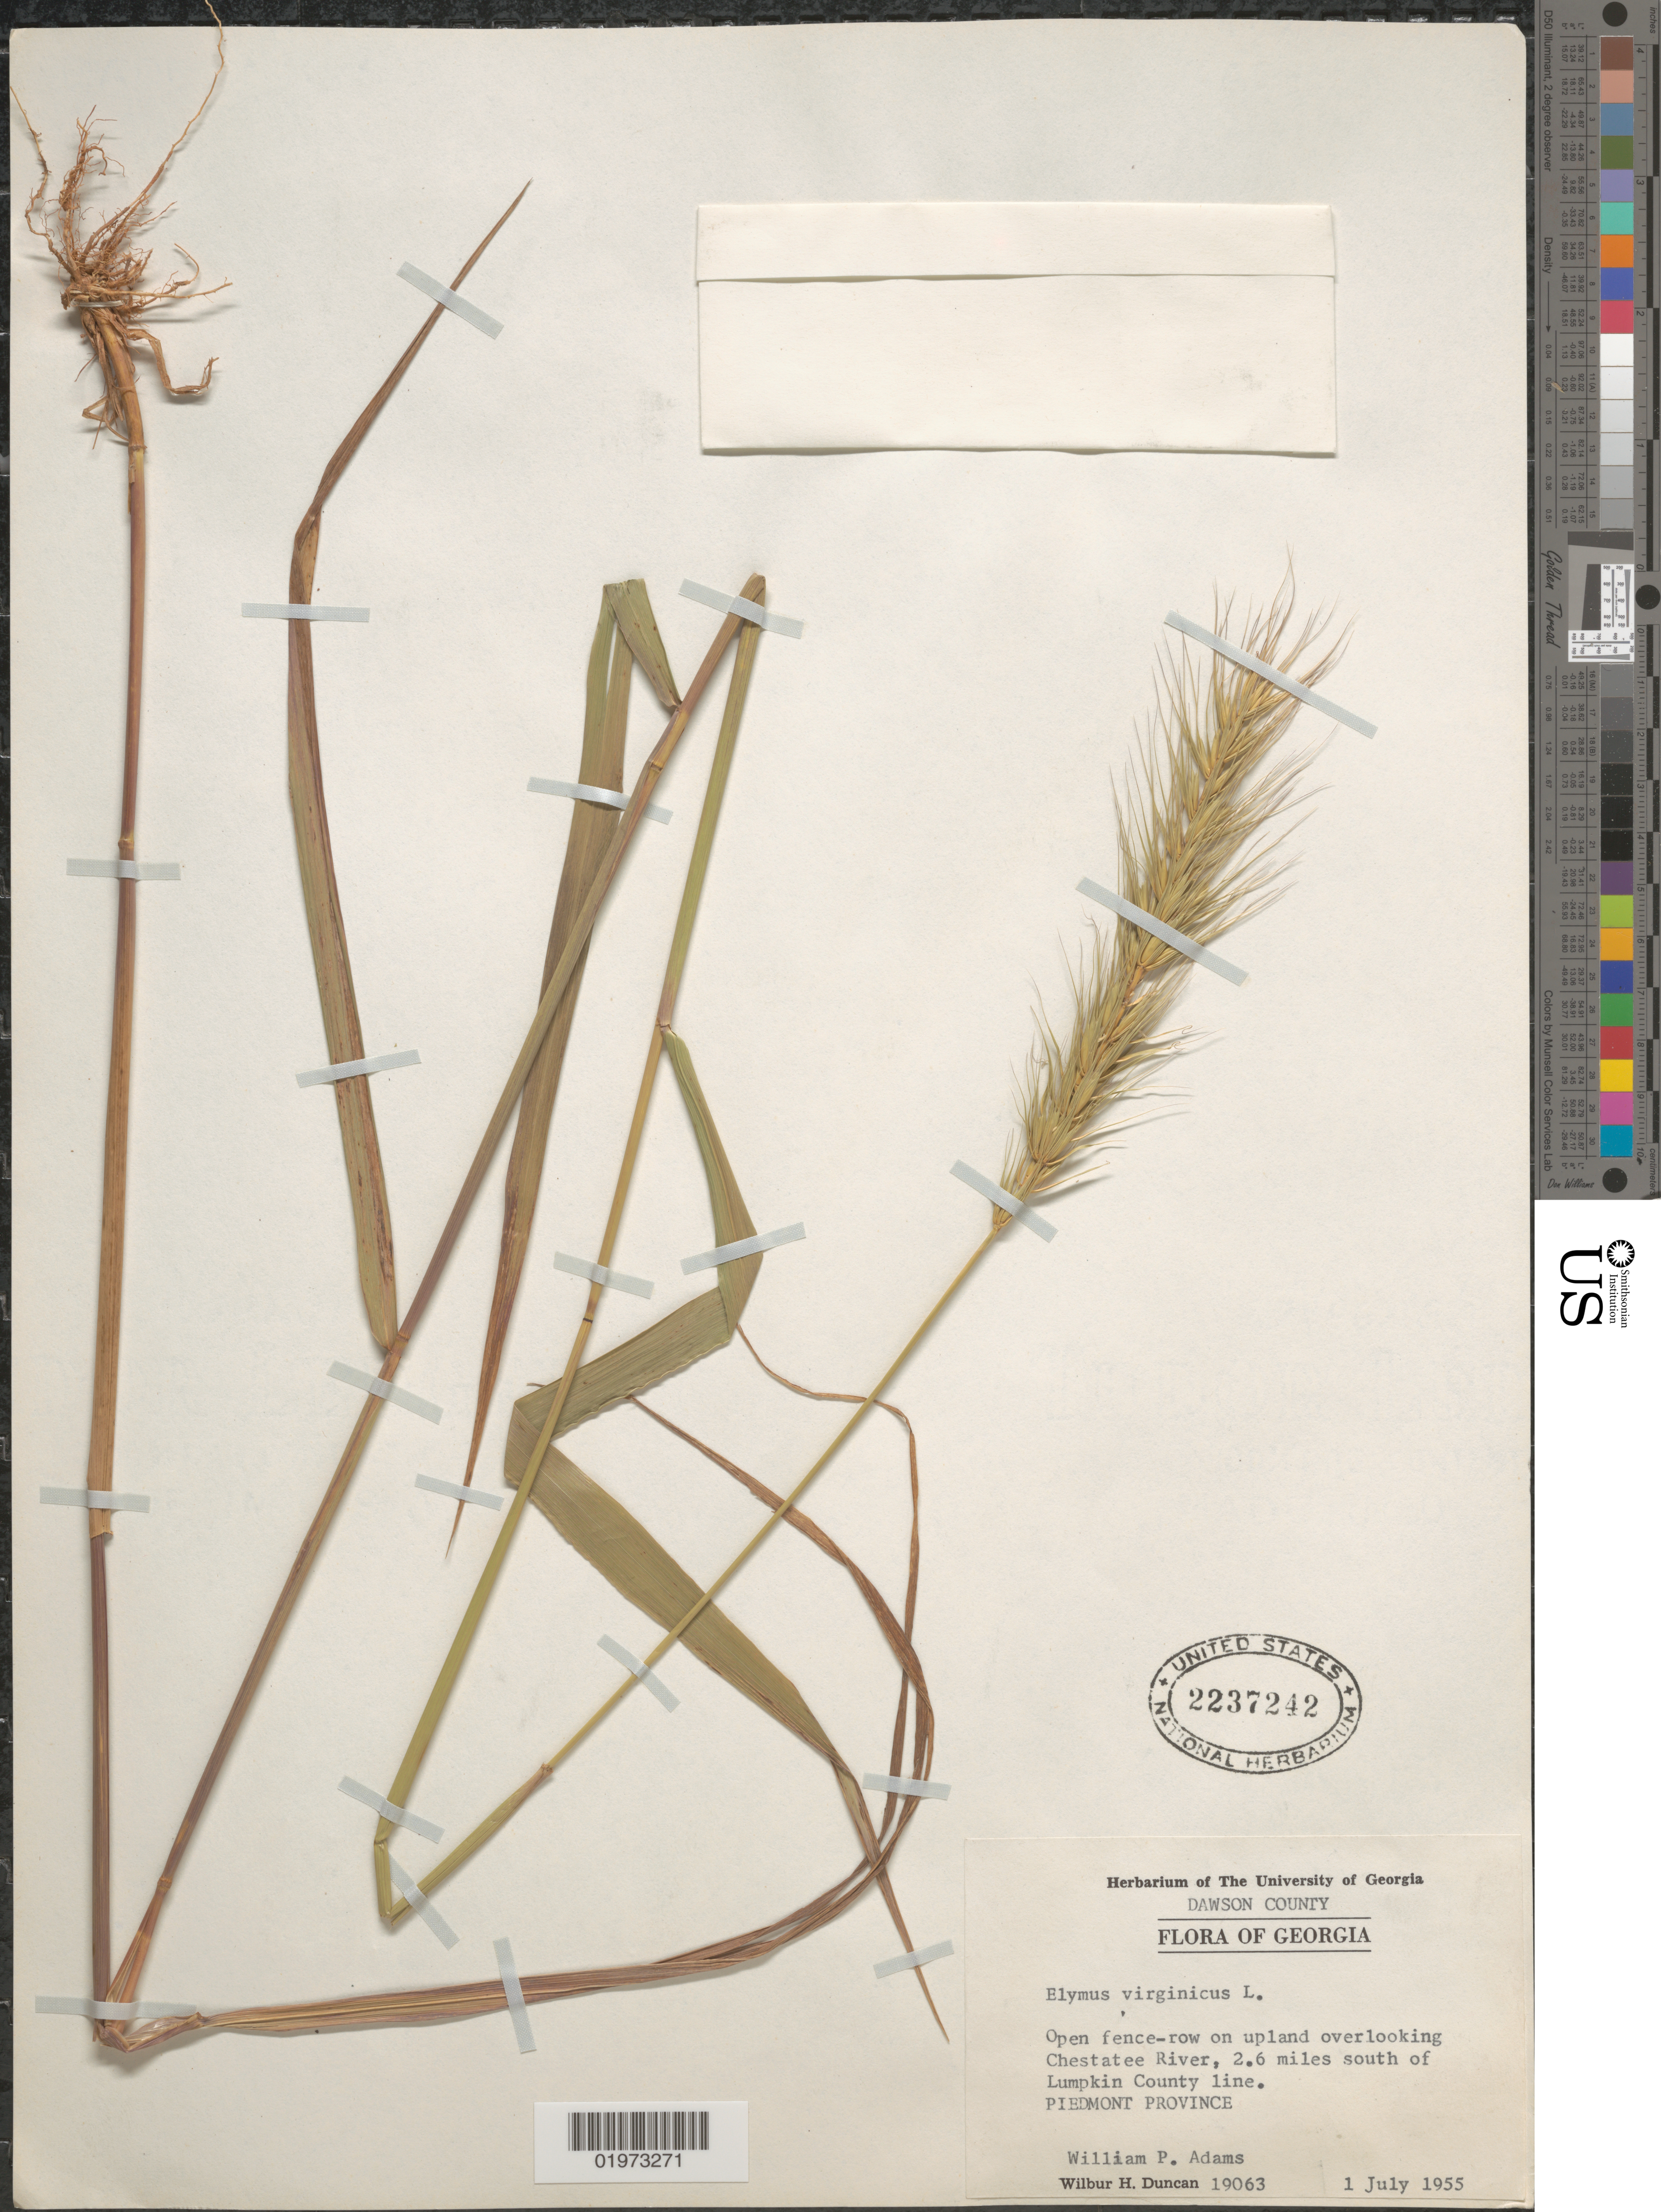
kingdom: Plantae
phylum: Tracheophyta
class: Liliopsida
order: Poales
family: Poaceae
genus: Elymus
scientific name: Elymus virginicus var. virginicus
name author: L.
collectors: W. P. Adams & W. H. Duncan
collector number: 19063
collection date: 1955-07-01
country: United States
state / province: Georgia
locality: Dawson County. Open fence-row on upland overlooking Chestatee River, 2.6 miles south of Lumpkin County line. Piedmont Province.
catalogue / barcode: US 2237242